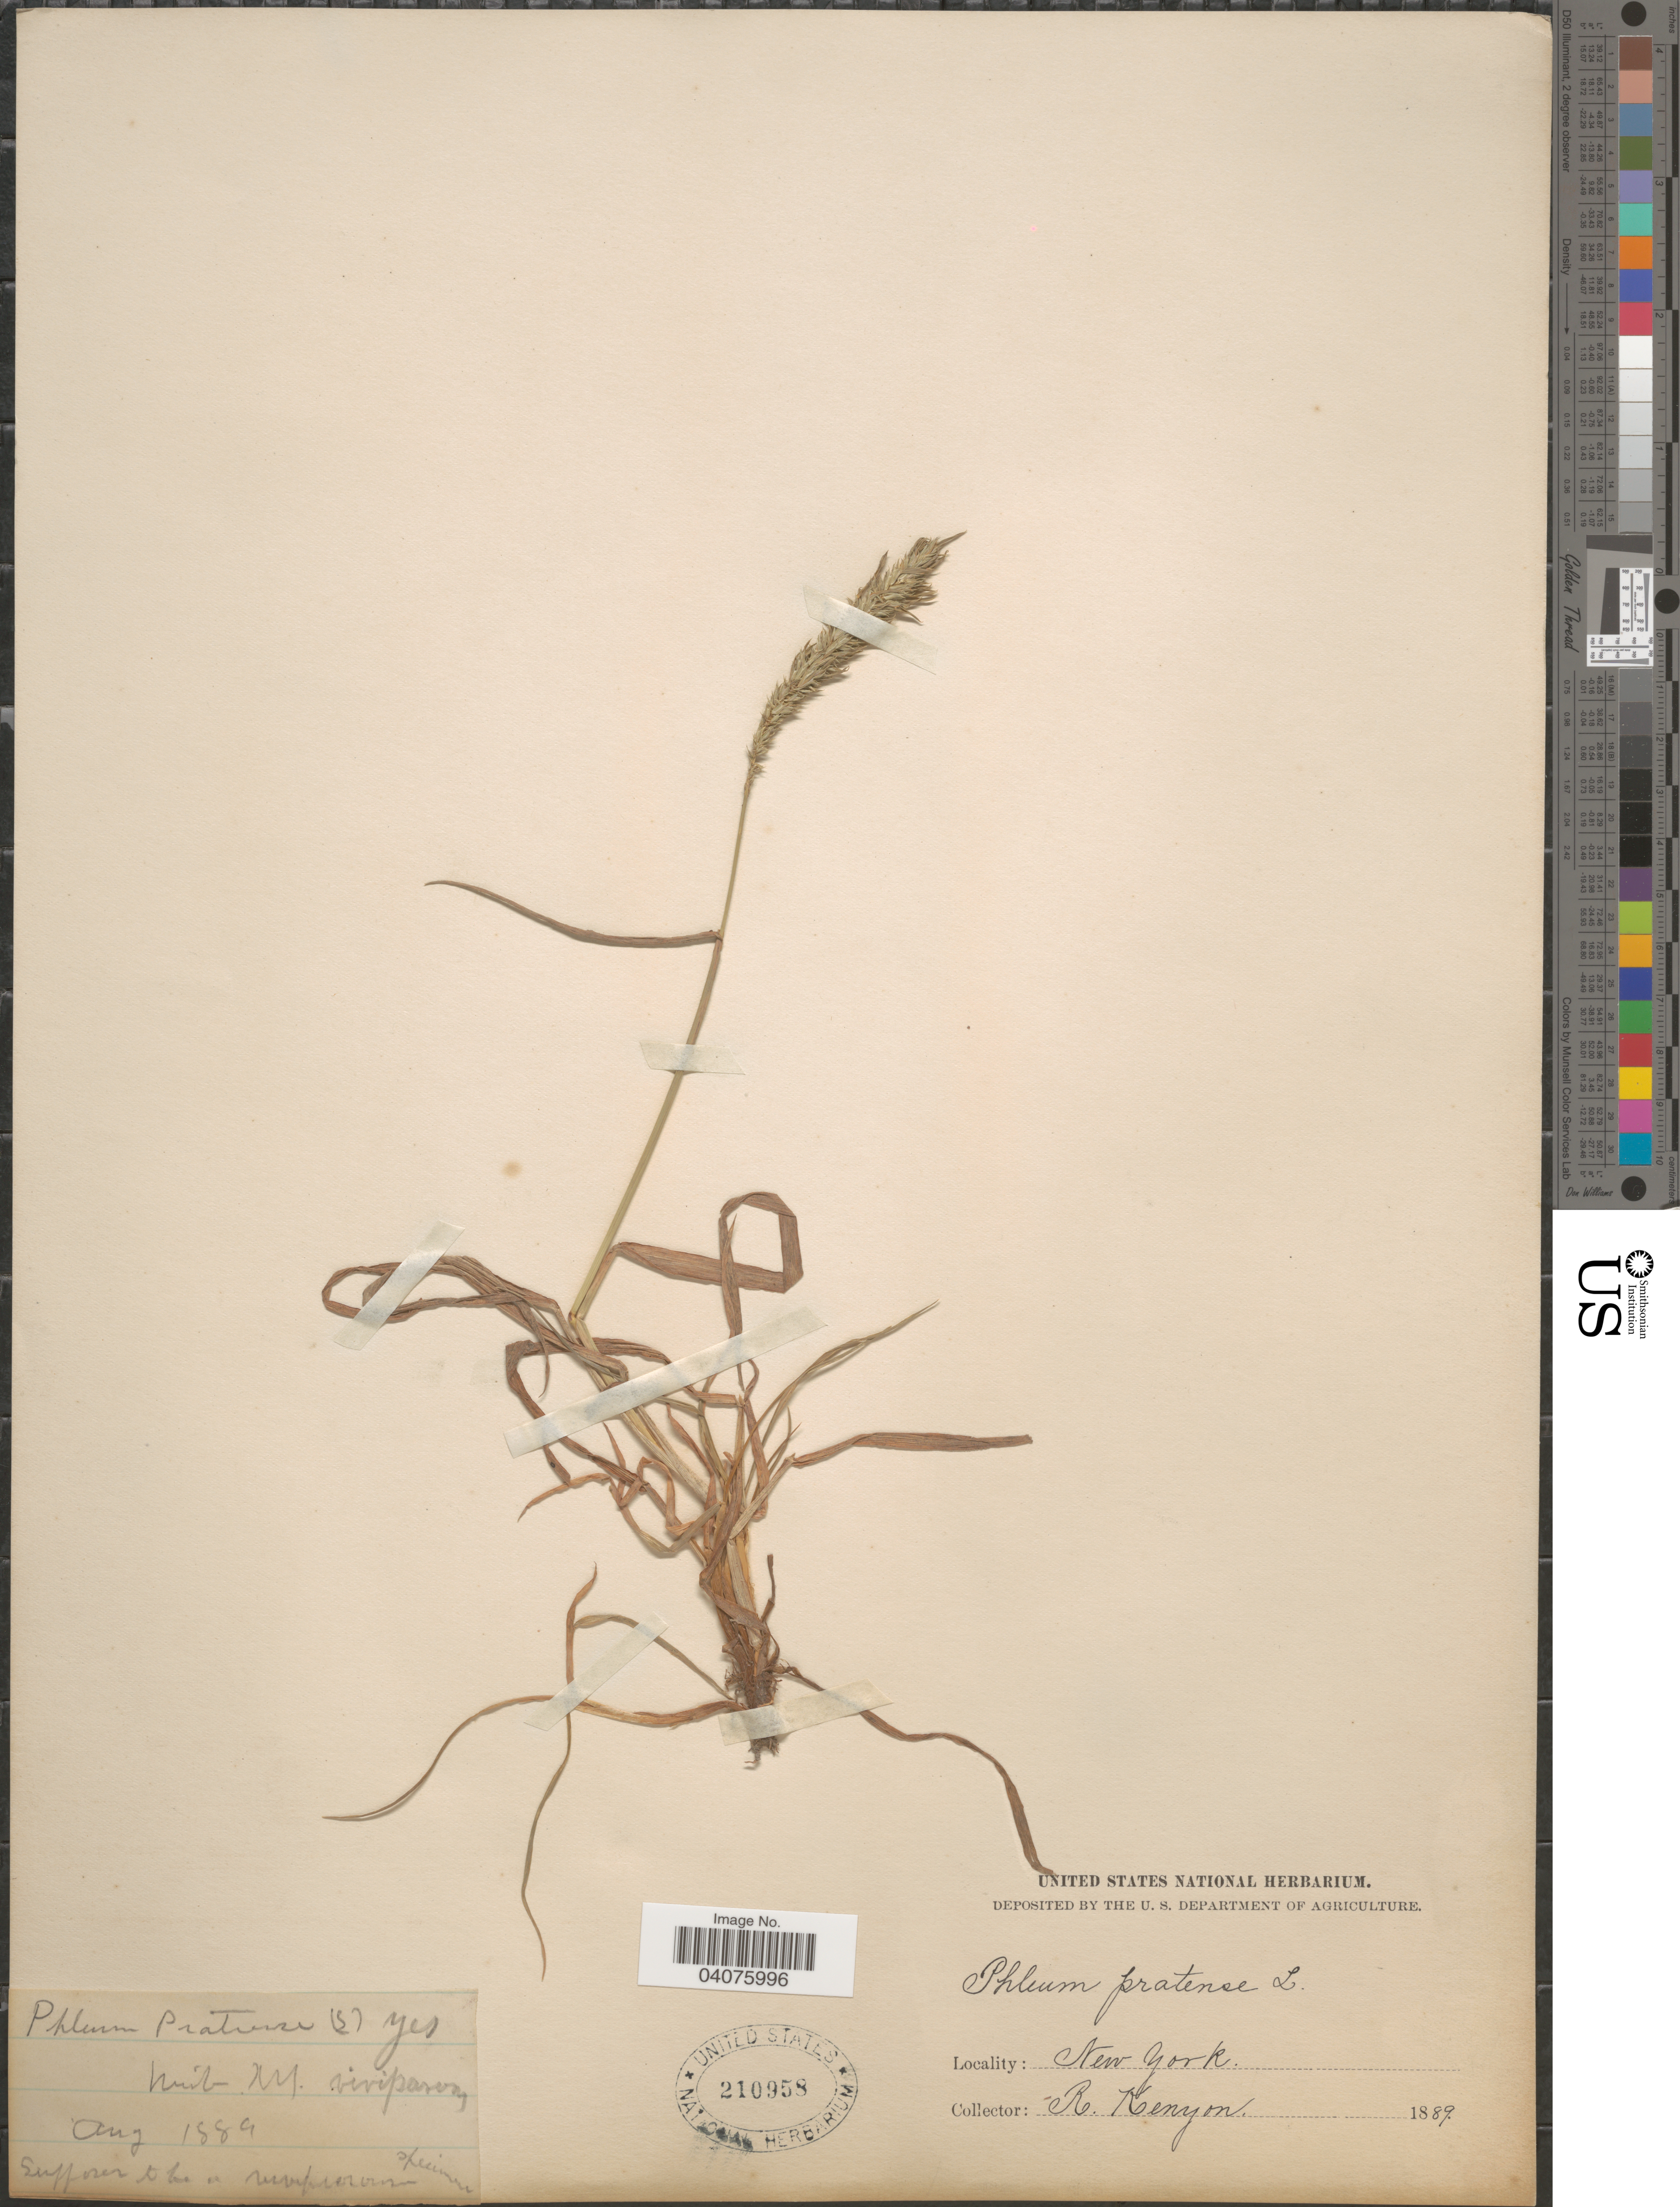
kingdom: Plantae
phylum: Tracheophyta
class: Liliopsida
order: Poales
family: Poaceae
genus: Phleum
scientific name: Phleum pratense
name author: L.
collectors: R. Kenyon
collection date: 1889-08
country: United States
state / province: New York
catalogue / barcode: US 210958